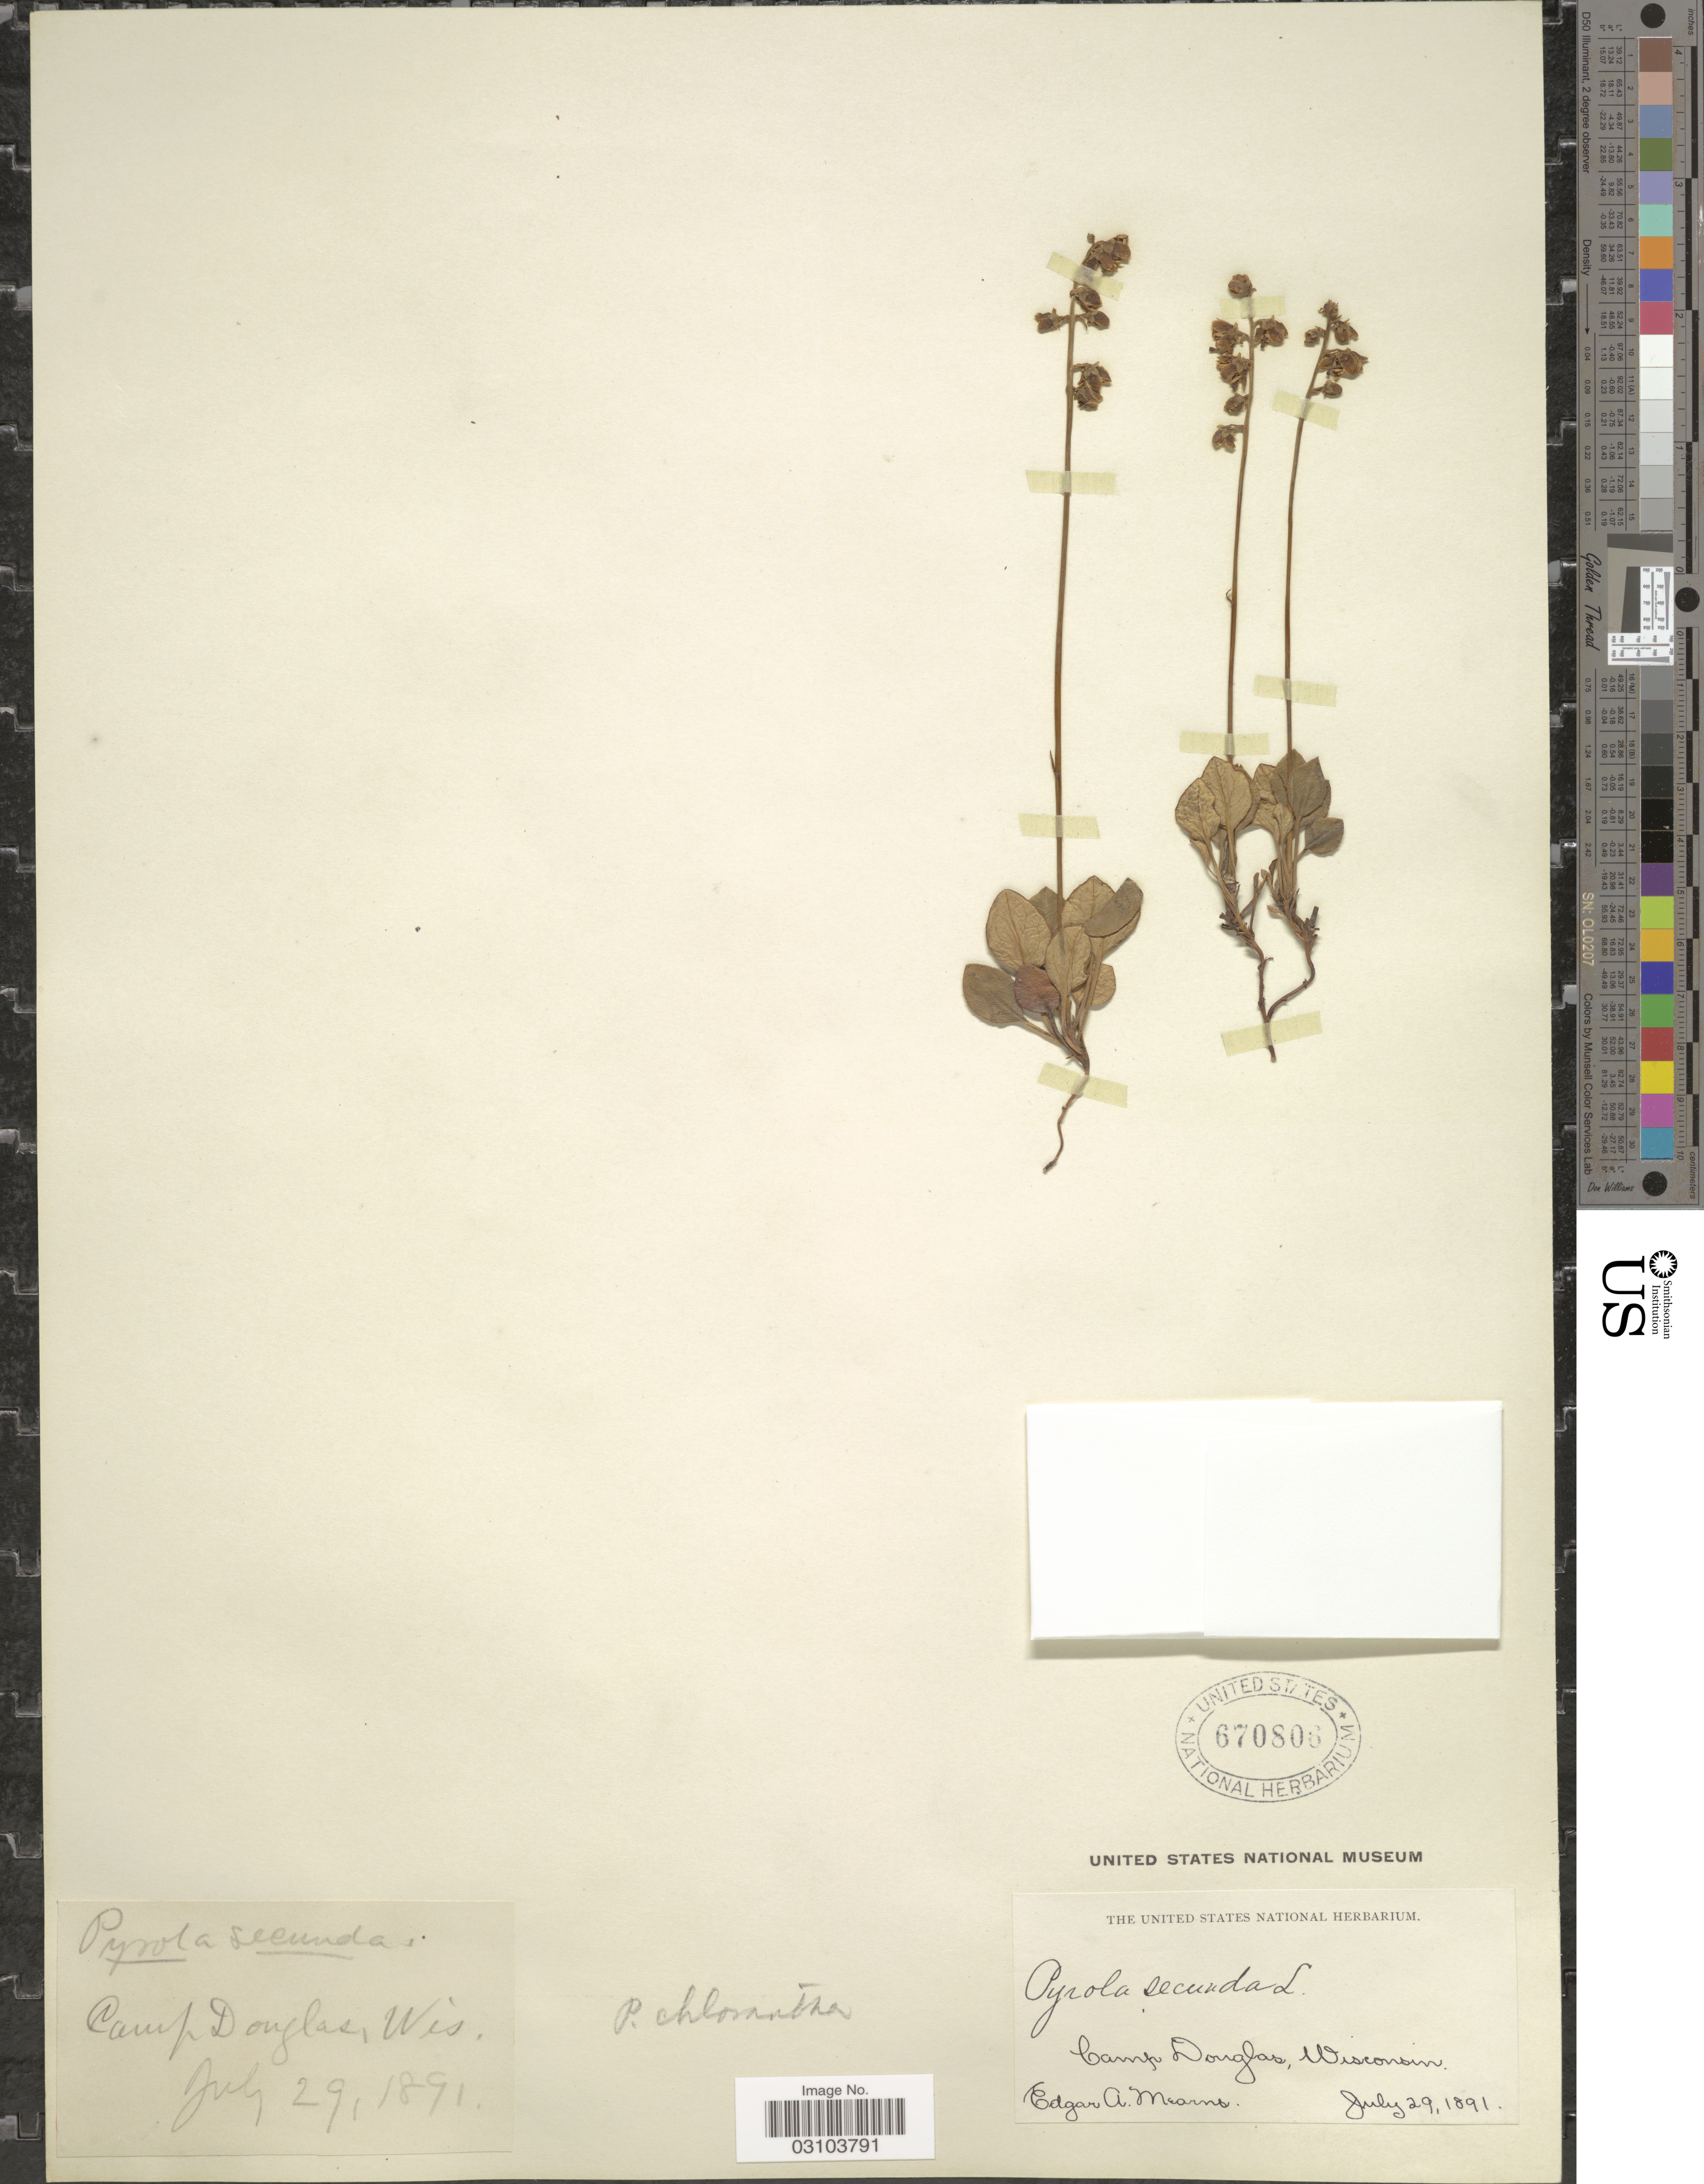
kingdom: Plantae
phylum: Tracheophyta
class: Magnoliopsida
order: Ericales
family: Ericaceae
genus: Pyrola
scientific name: Pyrola chlorantha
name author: Schweigg.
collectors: E. A. Mearns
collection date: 1891-07-29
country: United States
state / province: Wisconsin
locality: Camp Douglas, Wis.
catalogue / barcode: US 670806